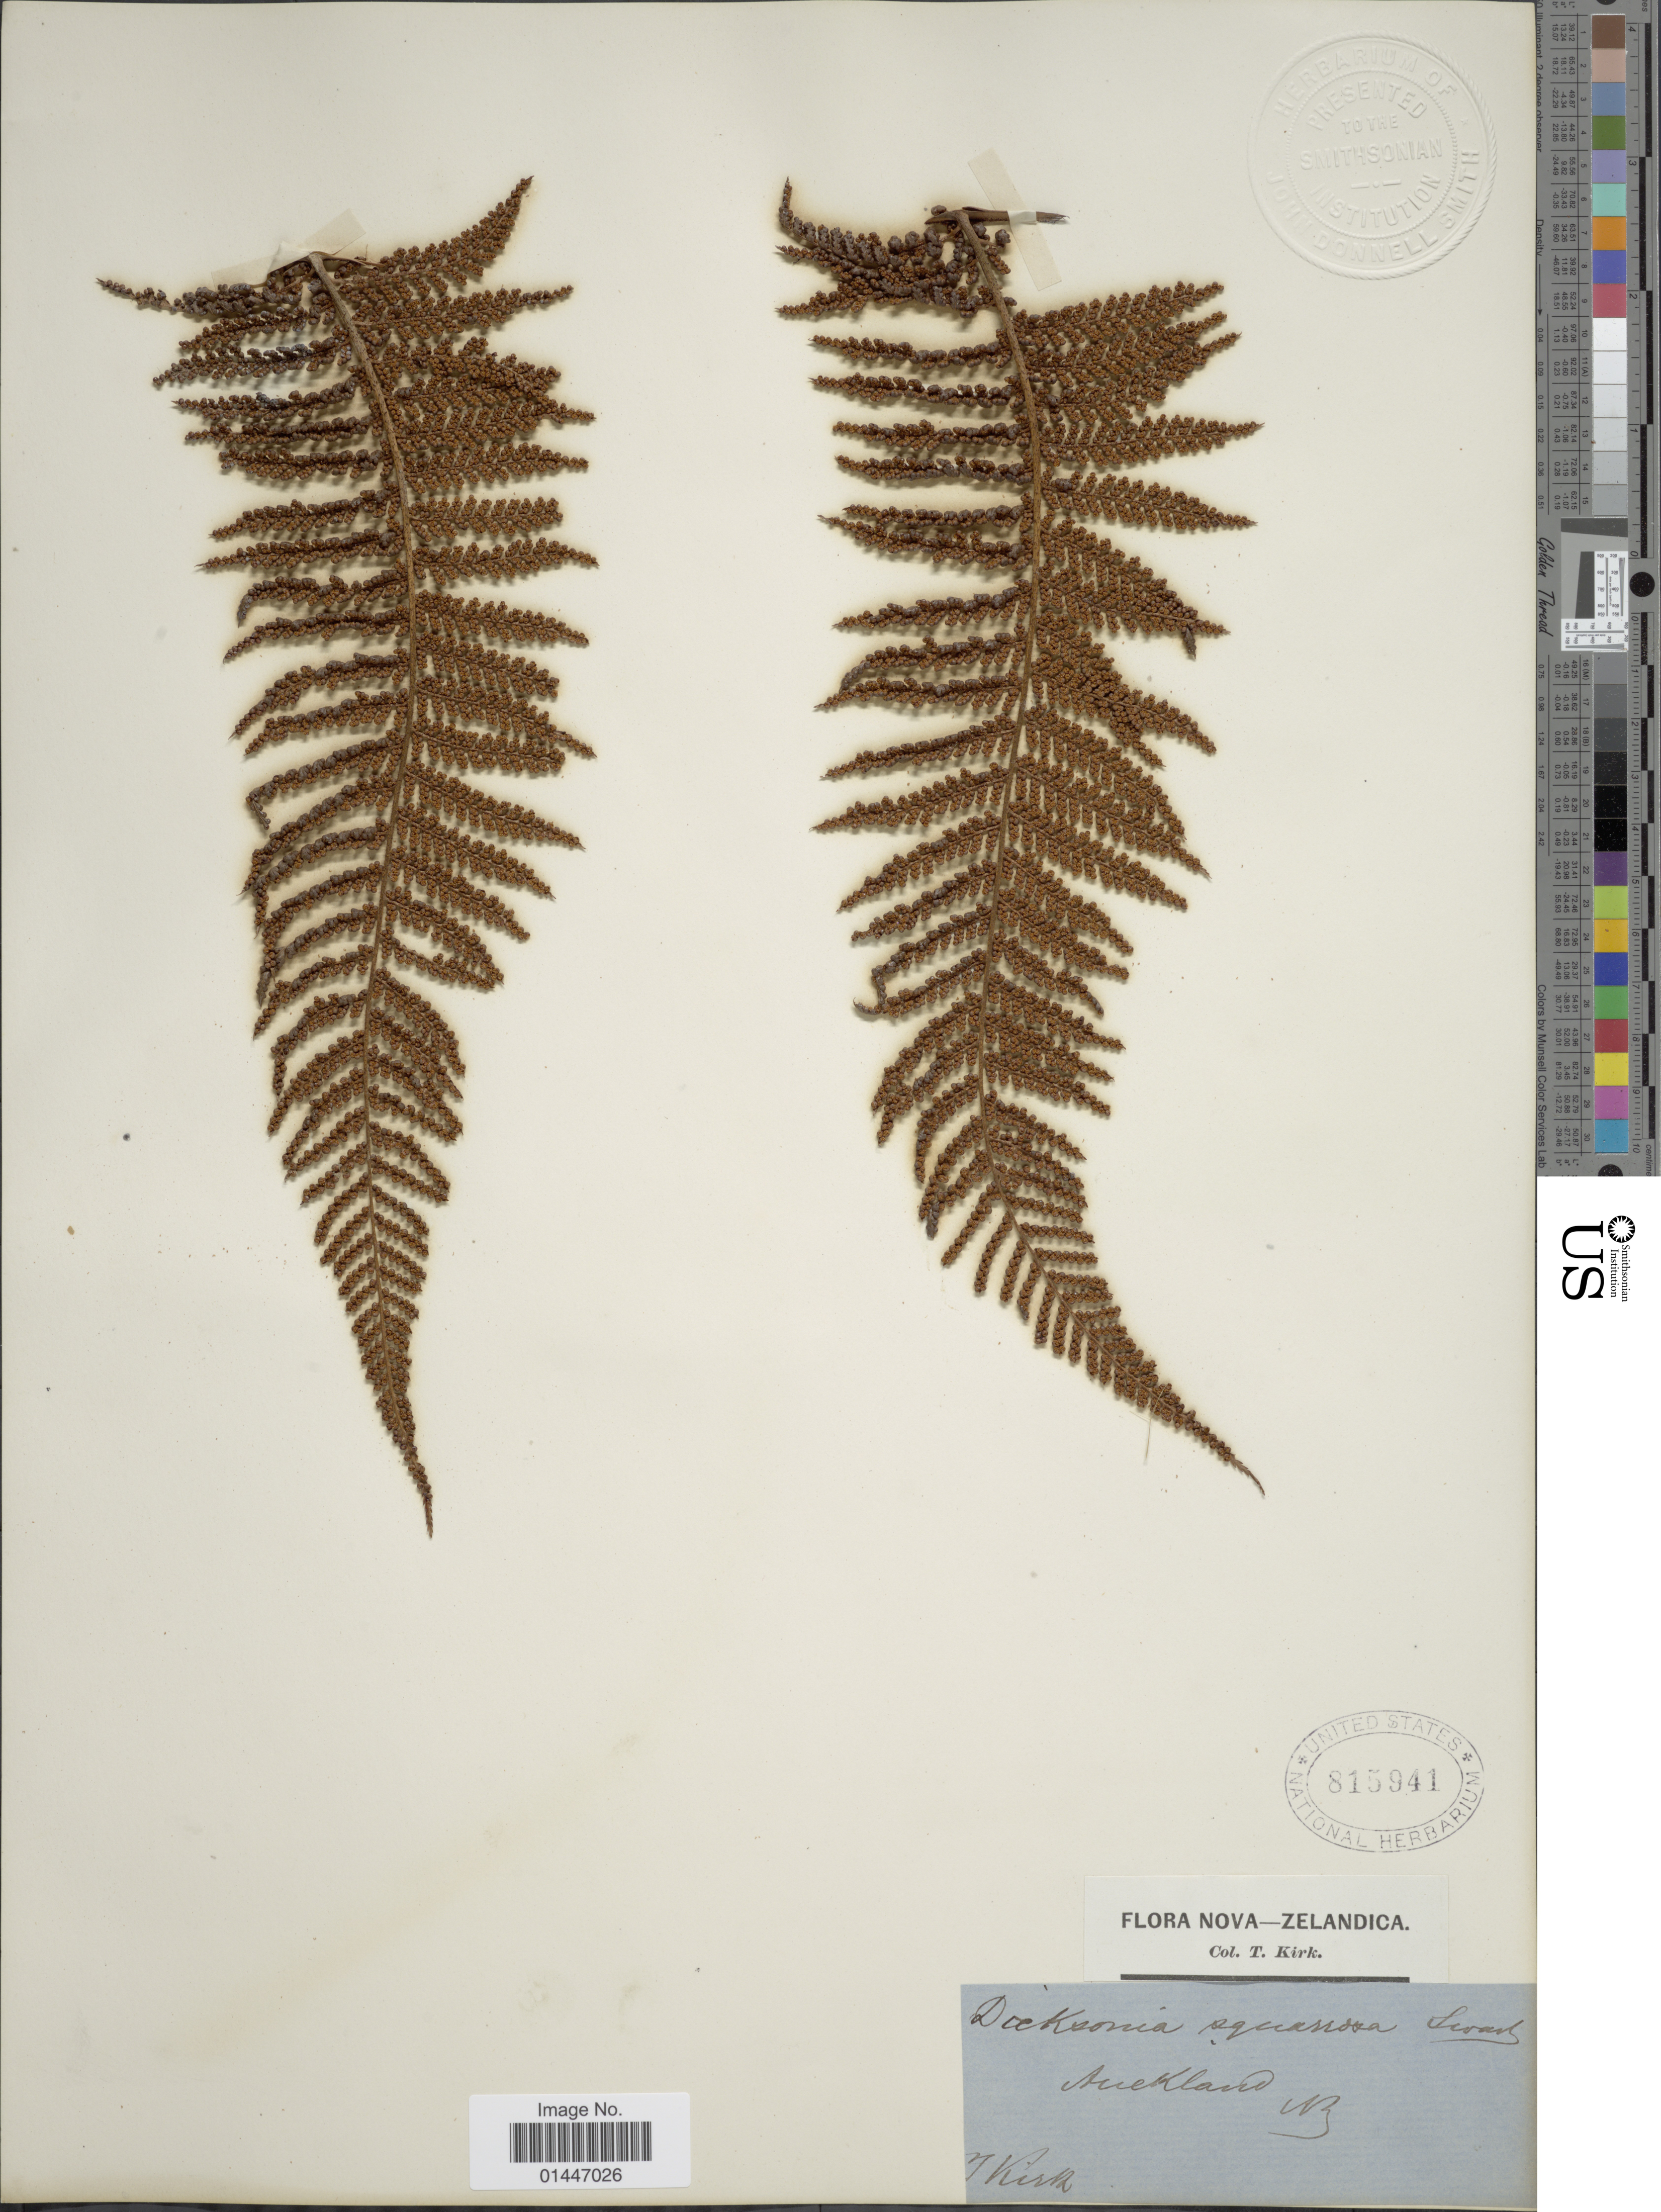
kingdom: Plantae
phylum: Tracheophyta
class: Polypodiopsida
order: Cyatheales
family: Dicksoniaceae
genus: Dicksonia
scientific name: Dicksonia squarrosa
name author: Sw.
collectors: T. Kirk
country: New Zealand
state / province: Auckland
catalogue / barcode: US 815941